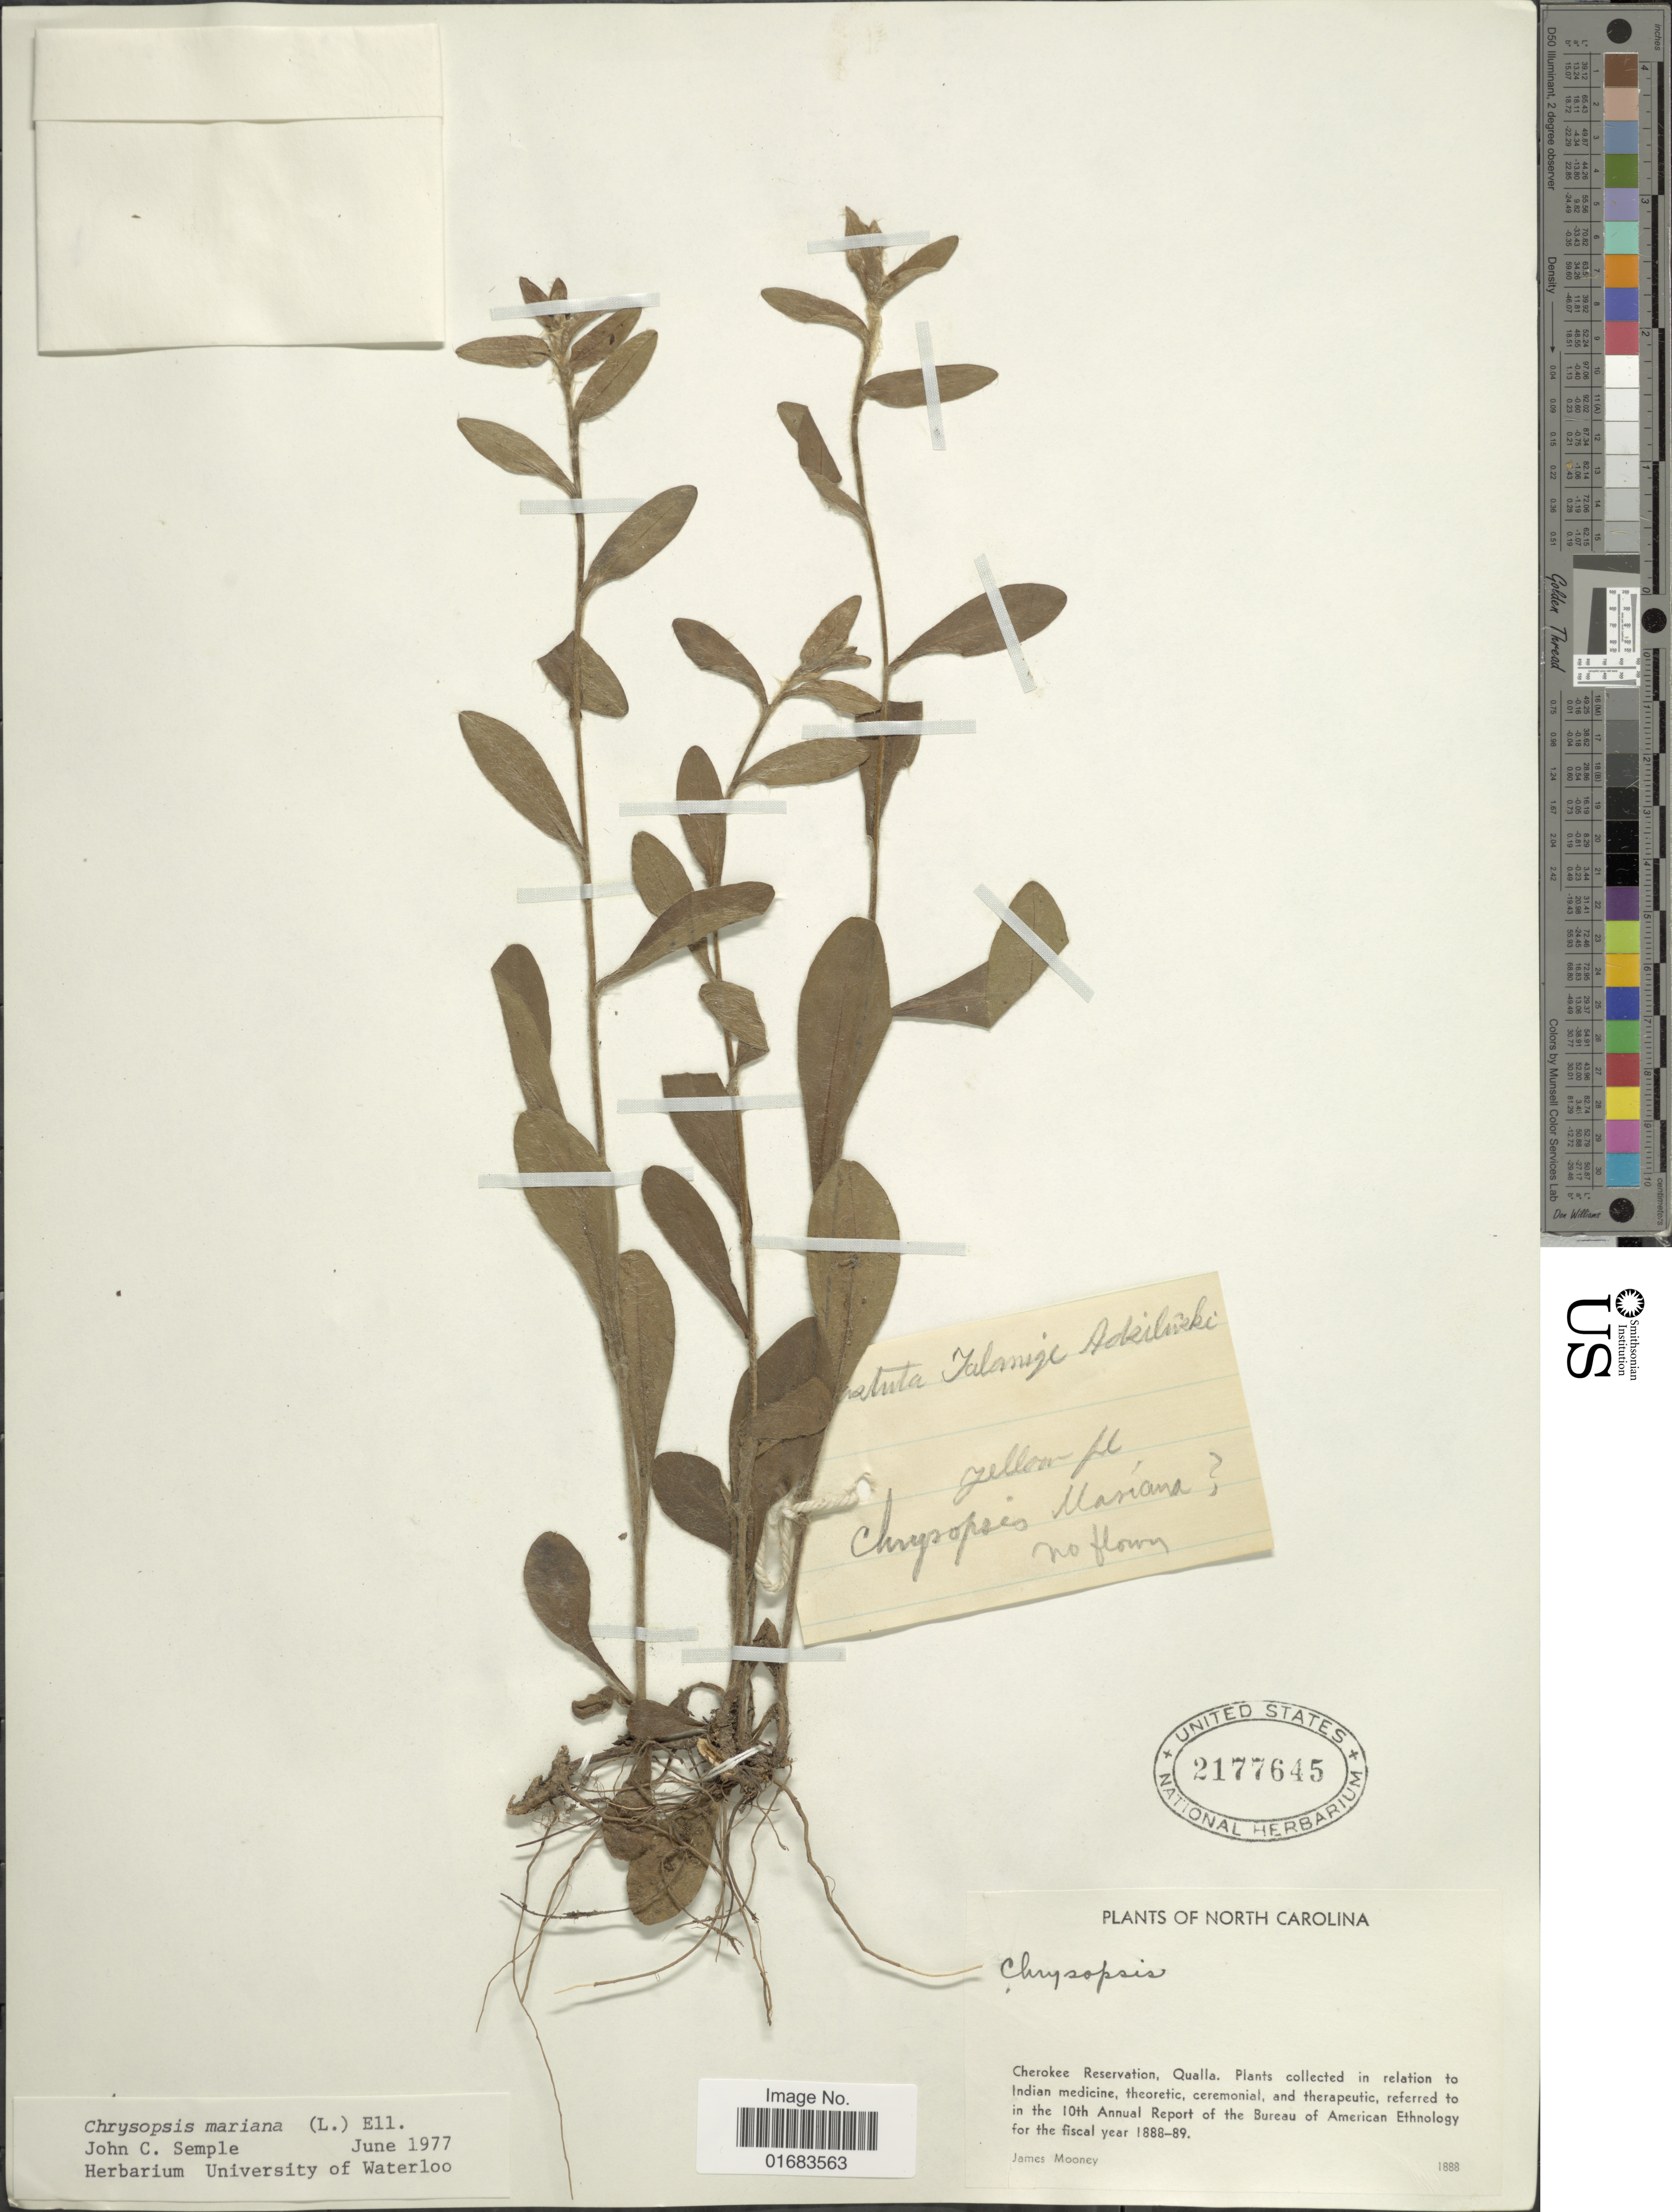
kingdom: Plantae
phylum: Tracheophyta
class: Magnoliopsida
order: Asterales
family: Asteraceae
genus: Chrysopsis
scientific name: Chrysopsis mariana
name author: (L.) Elliott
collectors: J. Mooney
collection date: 1888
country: United States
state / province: North Carolina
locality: Cherokee Reservation, Qualla.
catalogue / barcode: US 2177645